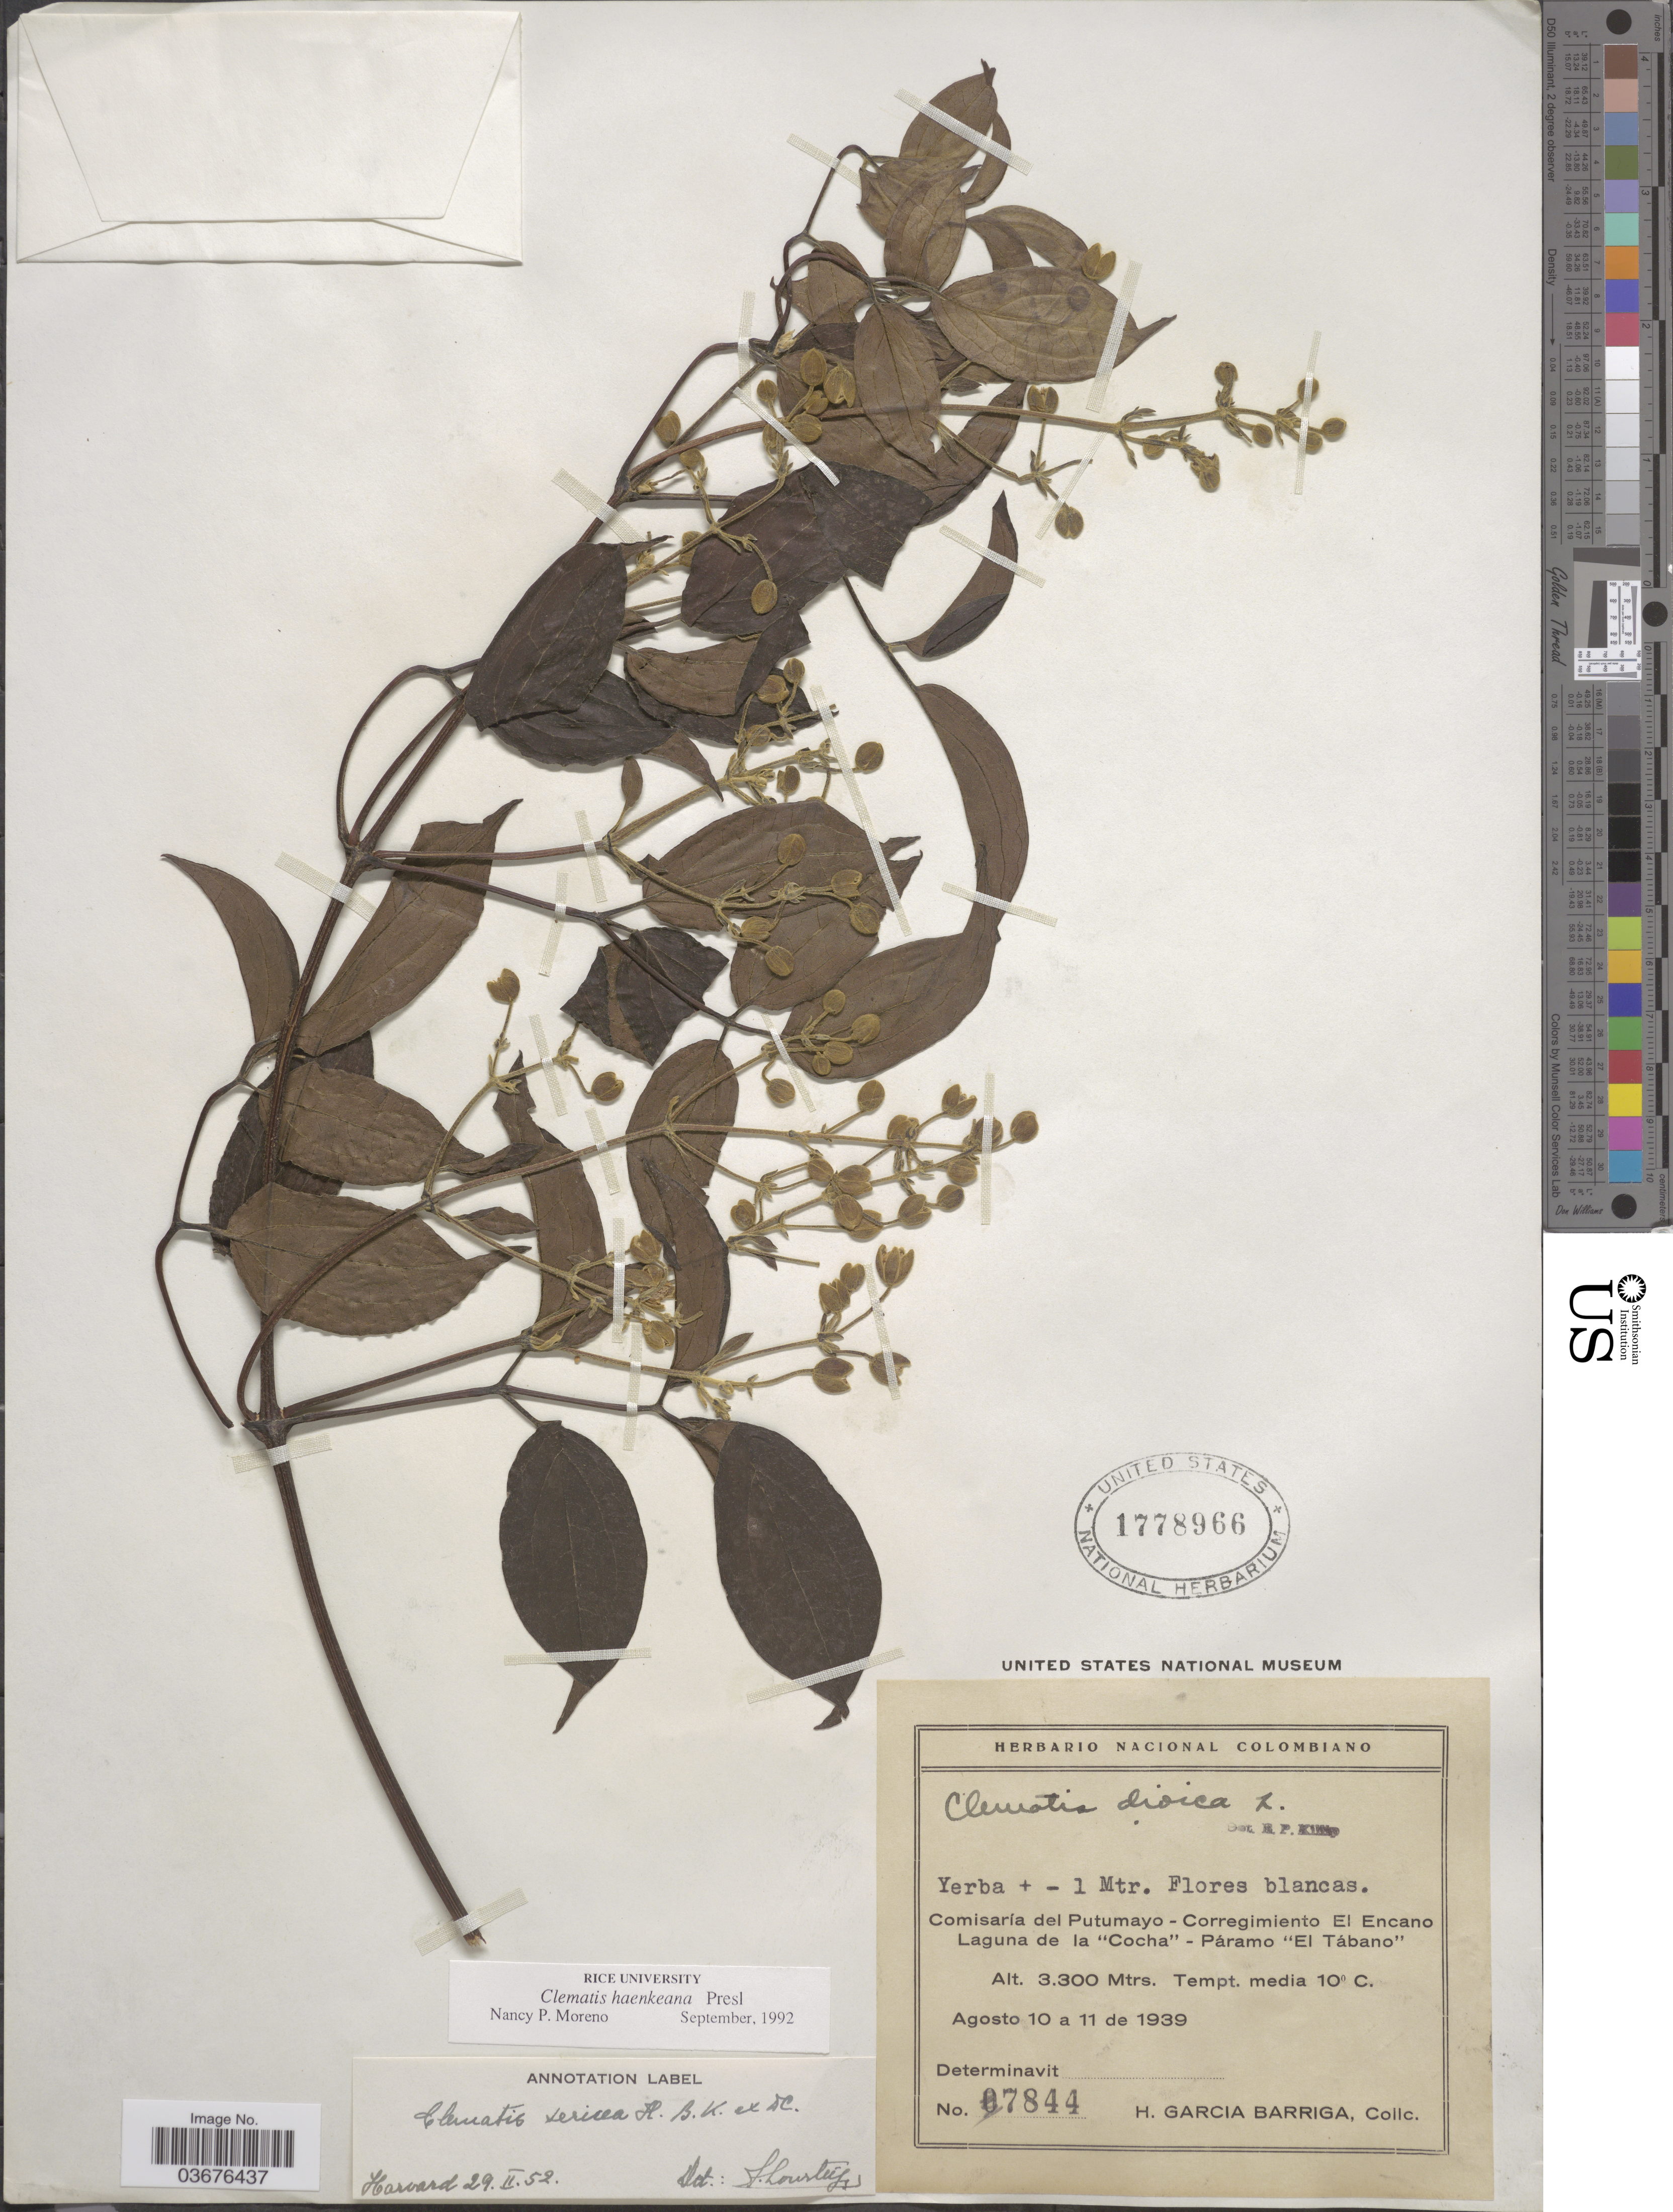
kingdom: Plantae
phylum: Tracheophyta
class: Magnoliopsida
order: Ranunculales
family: Ranunculaceae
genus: Clematis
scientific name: Clematis haenkeana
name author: C. Presl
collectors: H. García Barriga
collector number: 7844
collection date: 1939-08-10/1939-08-11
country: Colombia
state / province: Putumayo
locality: Comisaria del Putumayo - Corregimiento El Encano Laguna de la "Cocha" - Páramo "El Tábano".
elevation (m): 3300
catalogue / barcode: US 1778966